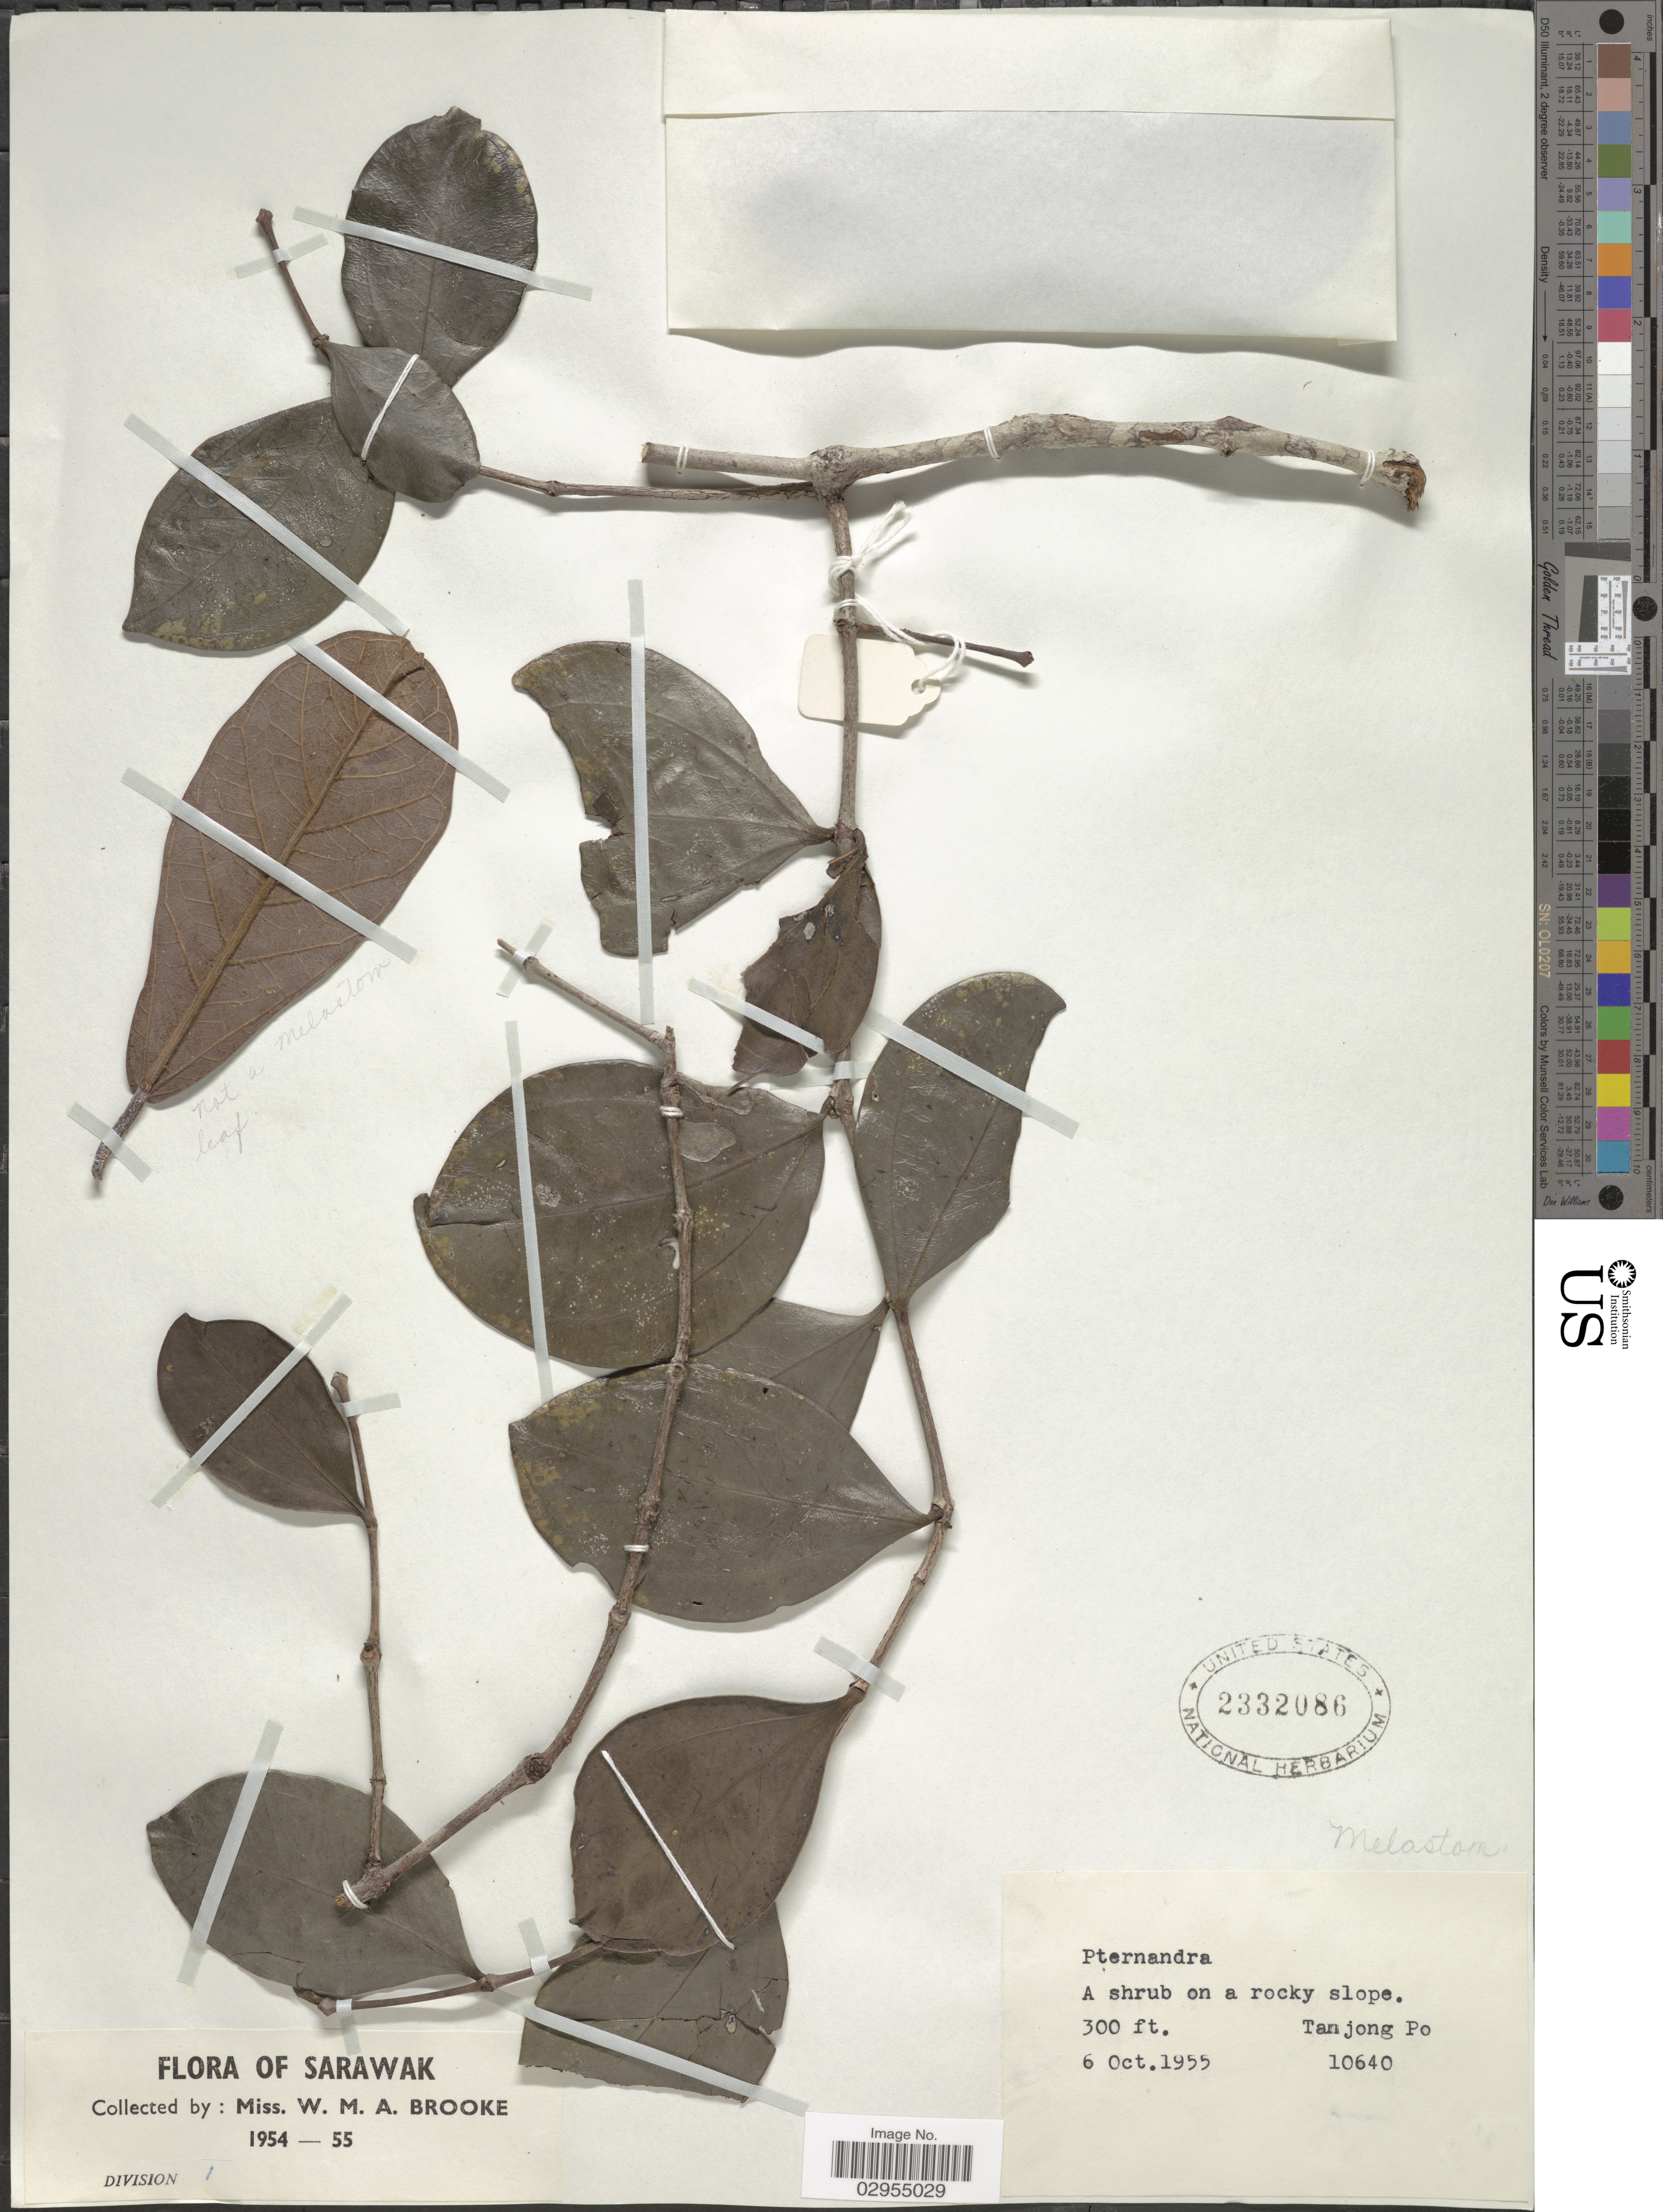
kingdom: Plantae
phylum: Tracheophyta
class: Magnoliopsida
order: Myrtales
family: Melastomataceae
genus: Pternandra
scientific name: Pternandra coerulescens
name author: Jack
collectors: W. Brooke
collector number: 10640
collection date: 1955-10-16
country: Malaysia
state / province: Sarawak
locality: Tanjong Po.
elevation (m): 91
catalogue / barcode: US 2332086